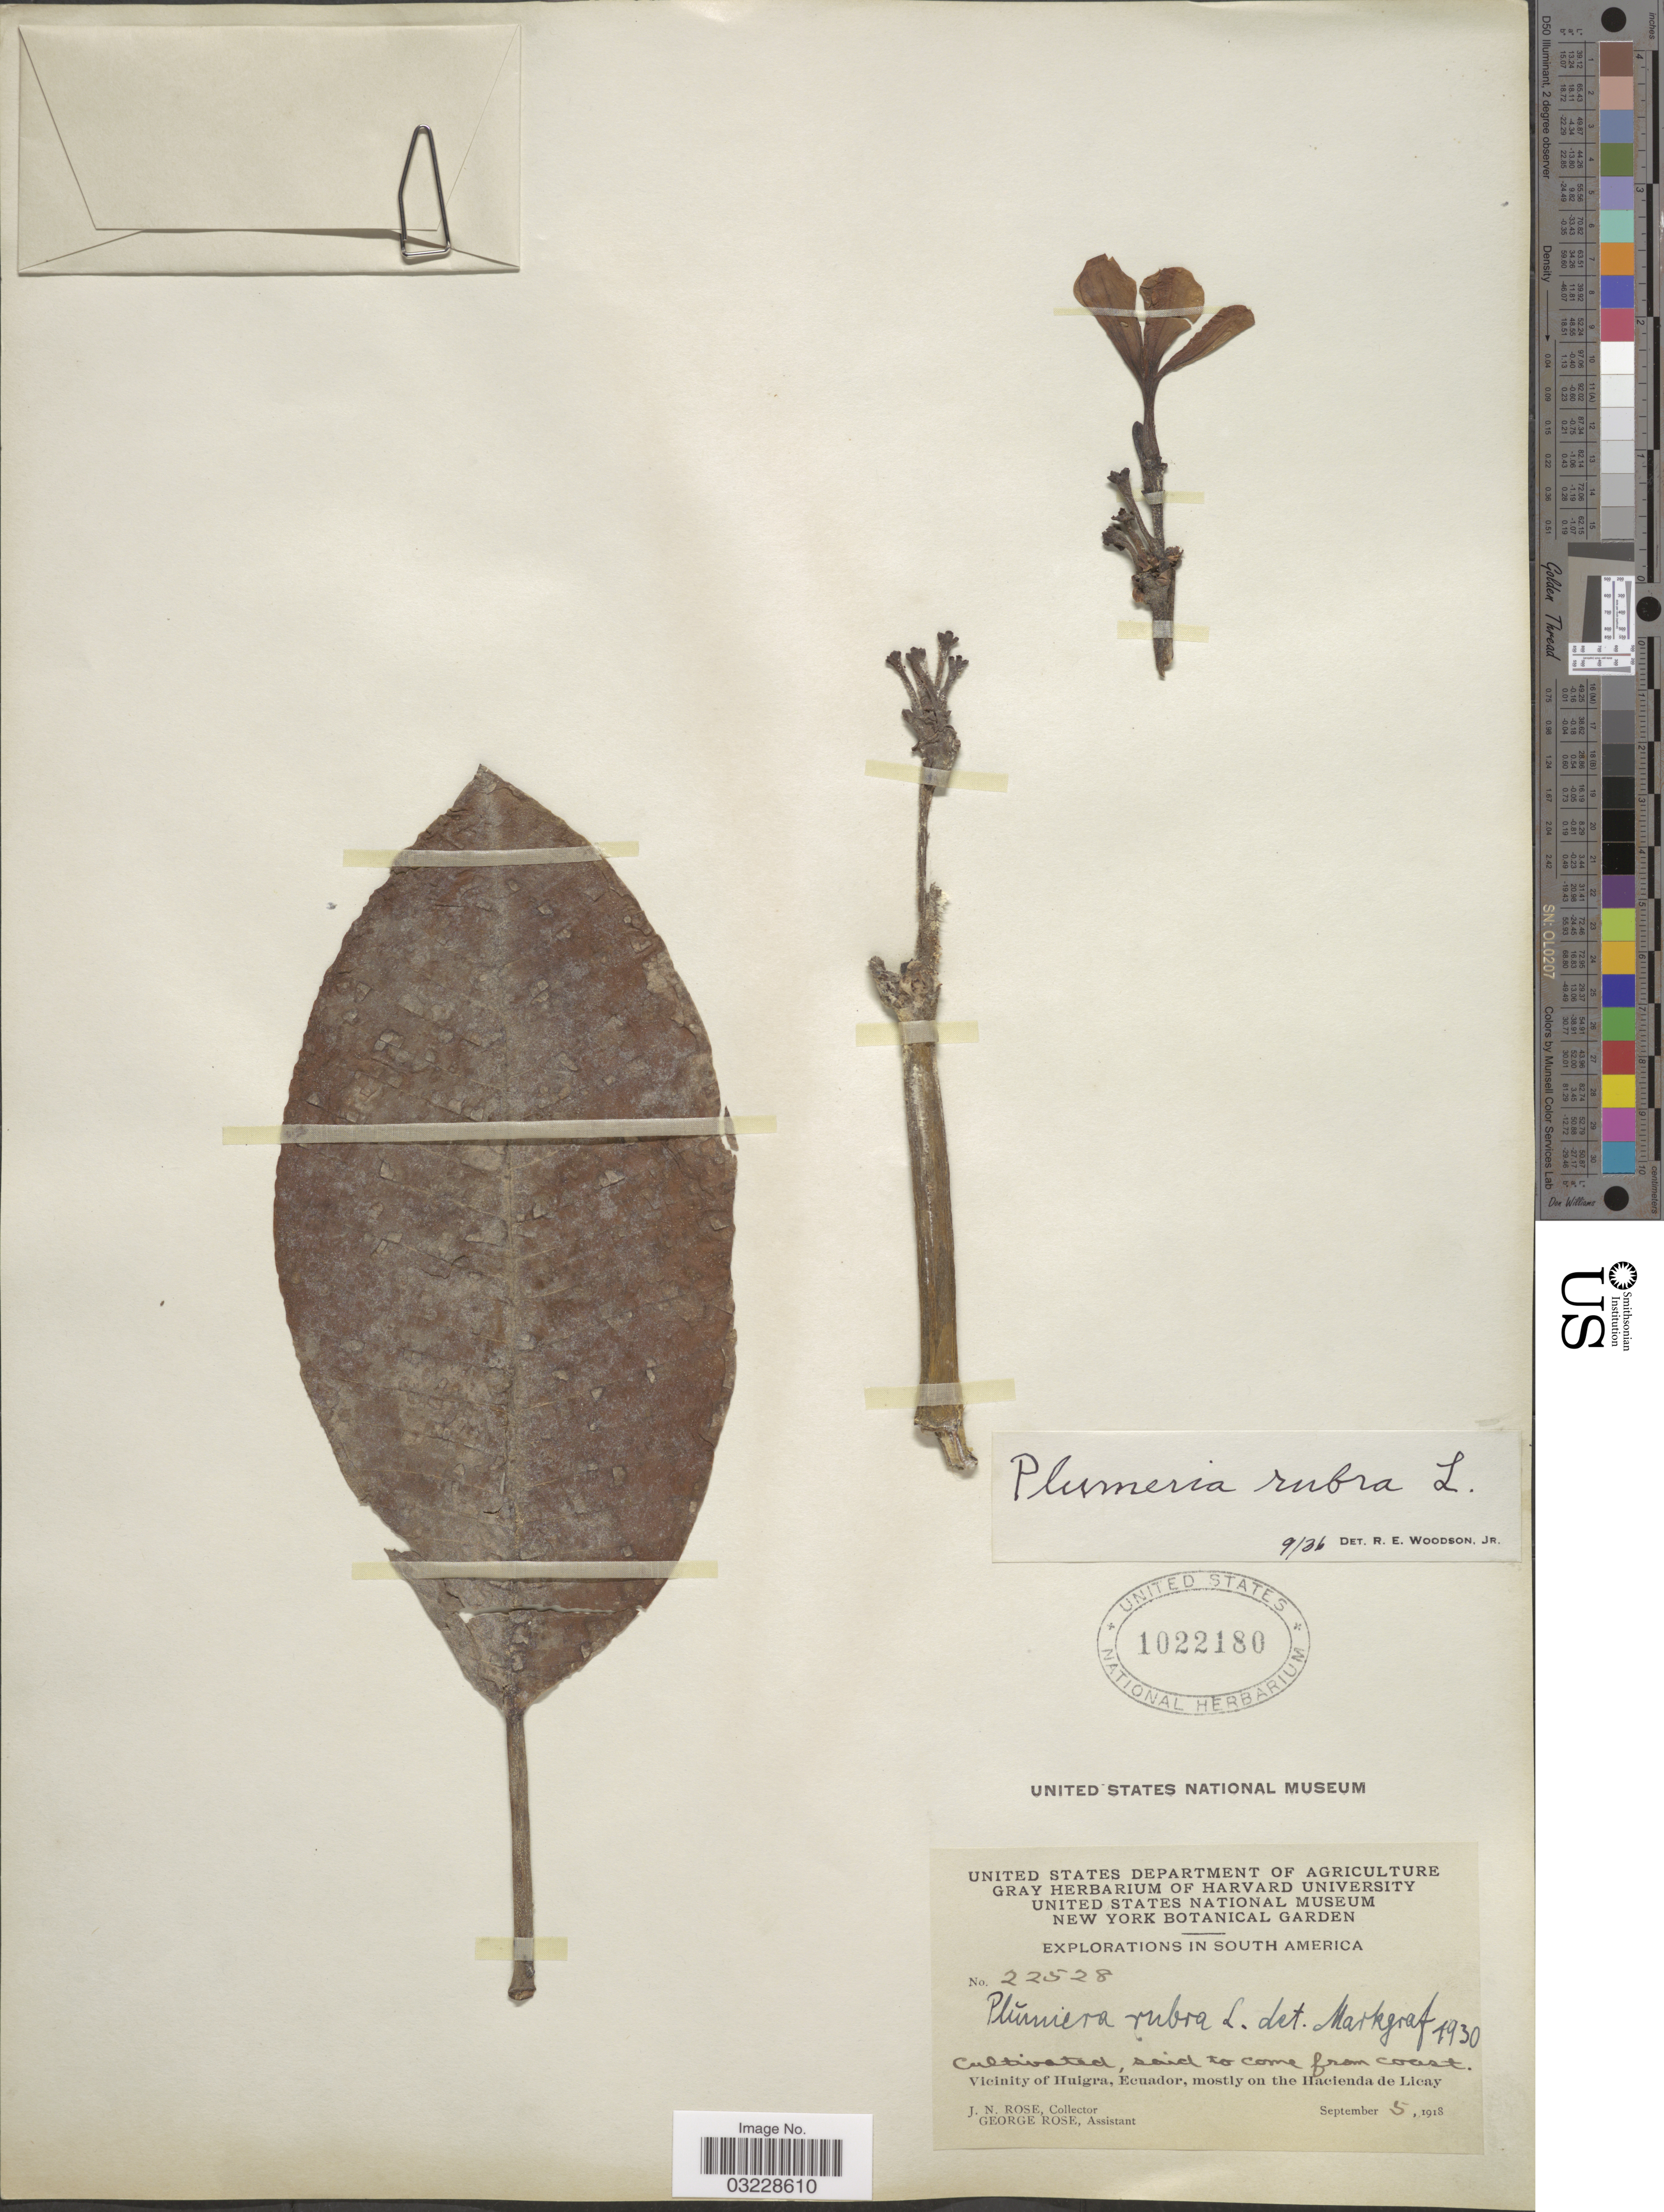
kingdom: Plantae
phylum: Tracheophyta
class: Magnoliopsida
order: Gentianales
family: Apocynaceae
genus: Plumeria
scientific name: Plumeria rubra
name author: L.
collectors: J. N. Rose & G. Rose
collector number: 22528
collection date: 1918-09-05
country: Ecuador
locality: Vicinity of Huigra, Ecuador, mostly on the Hacienda de Licay.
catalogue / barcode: US 1022180